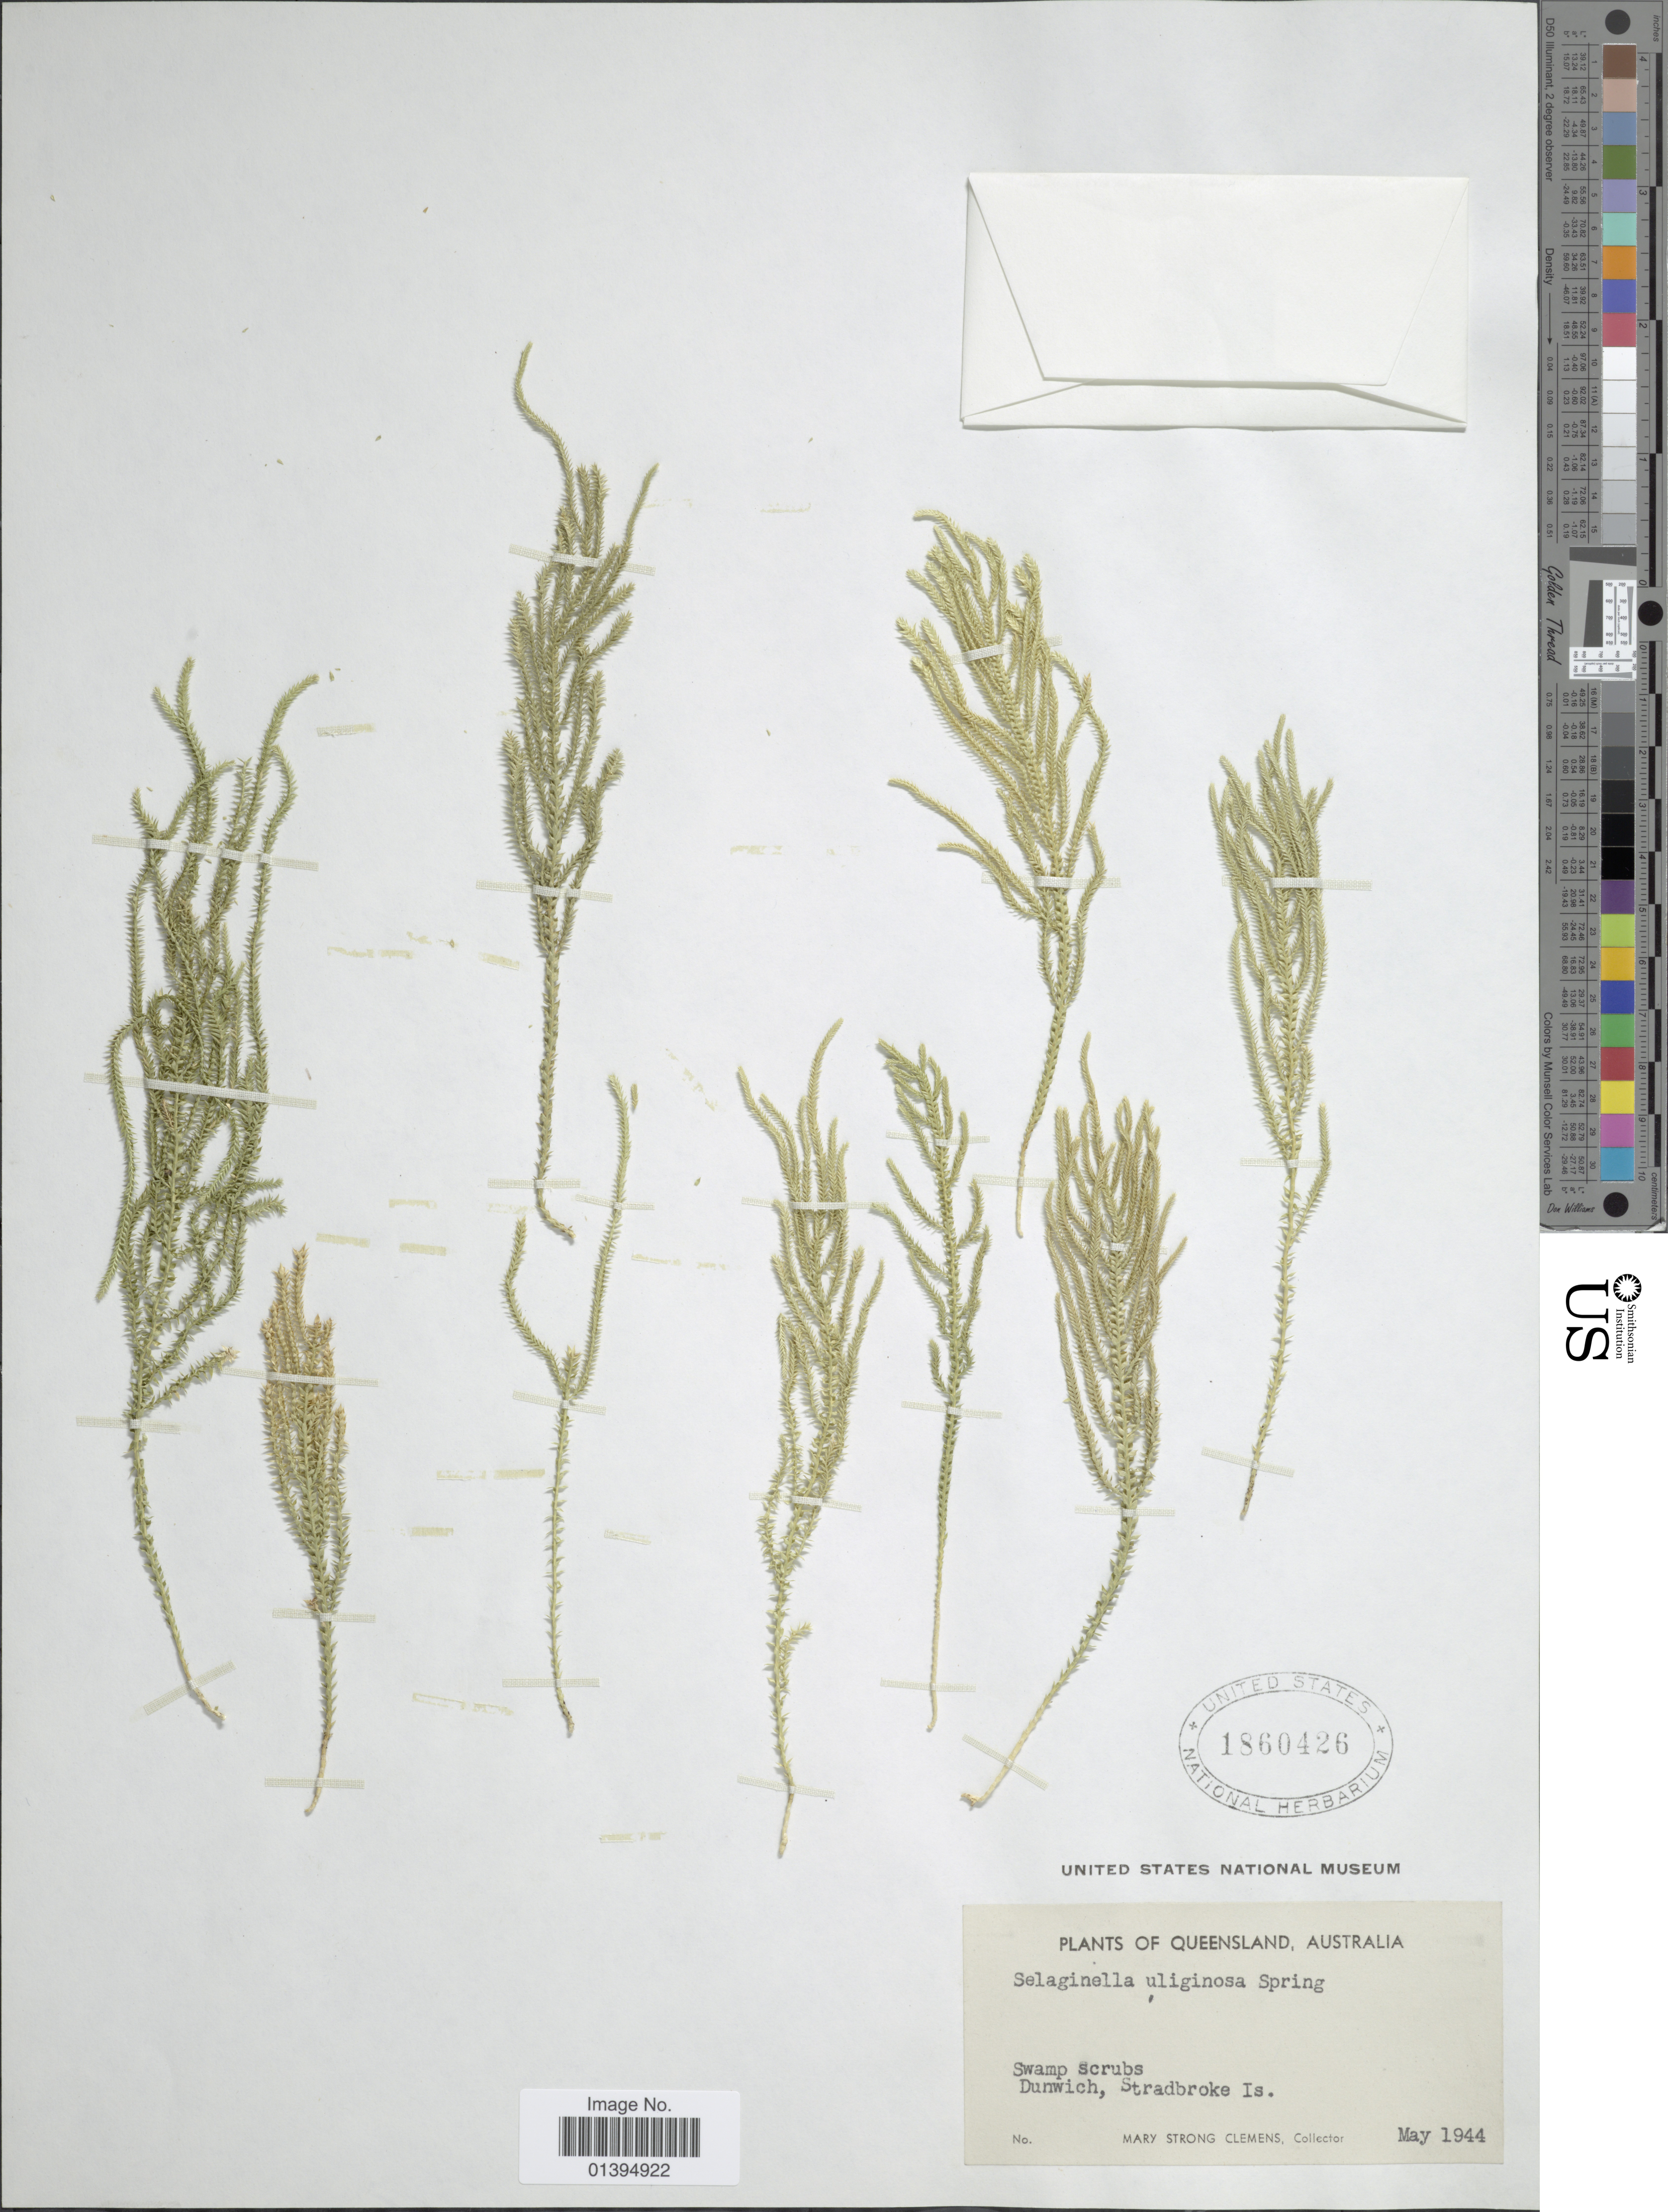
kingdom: Plantae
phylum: Tracheophyta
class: Lycopodiopsida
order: Selaginellales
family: Selaginellaceae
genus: Selaginella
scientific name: Selaginella uliginosa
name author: Spring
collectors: M. S. Clemens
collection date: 1944-05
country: Australia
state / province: Queensland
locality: Dunwich, Stradbroke Is.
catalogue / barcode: US 1860426